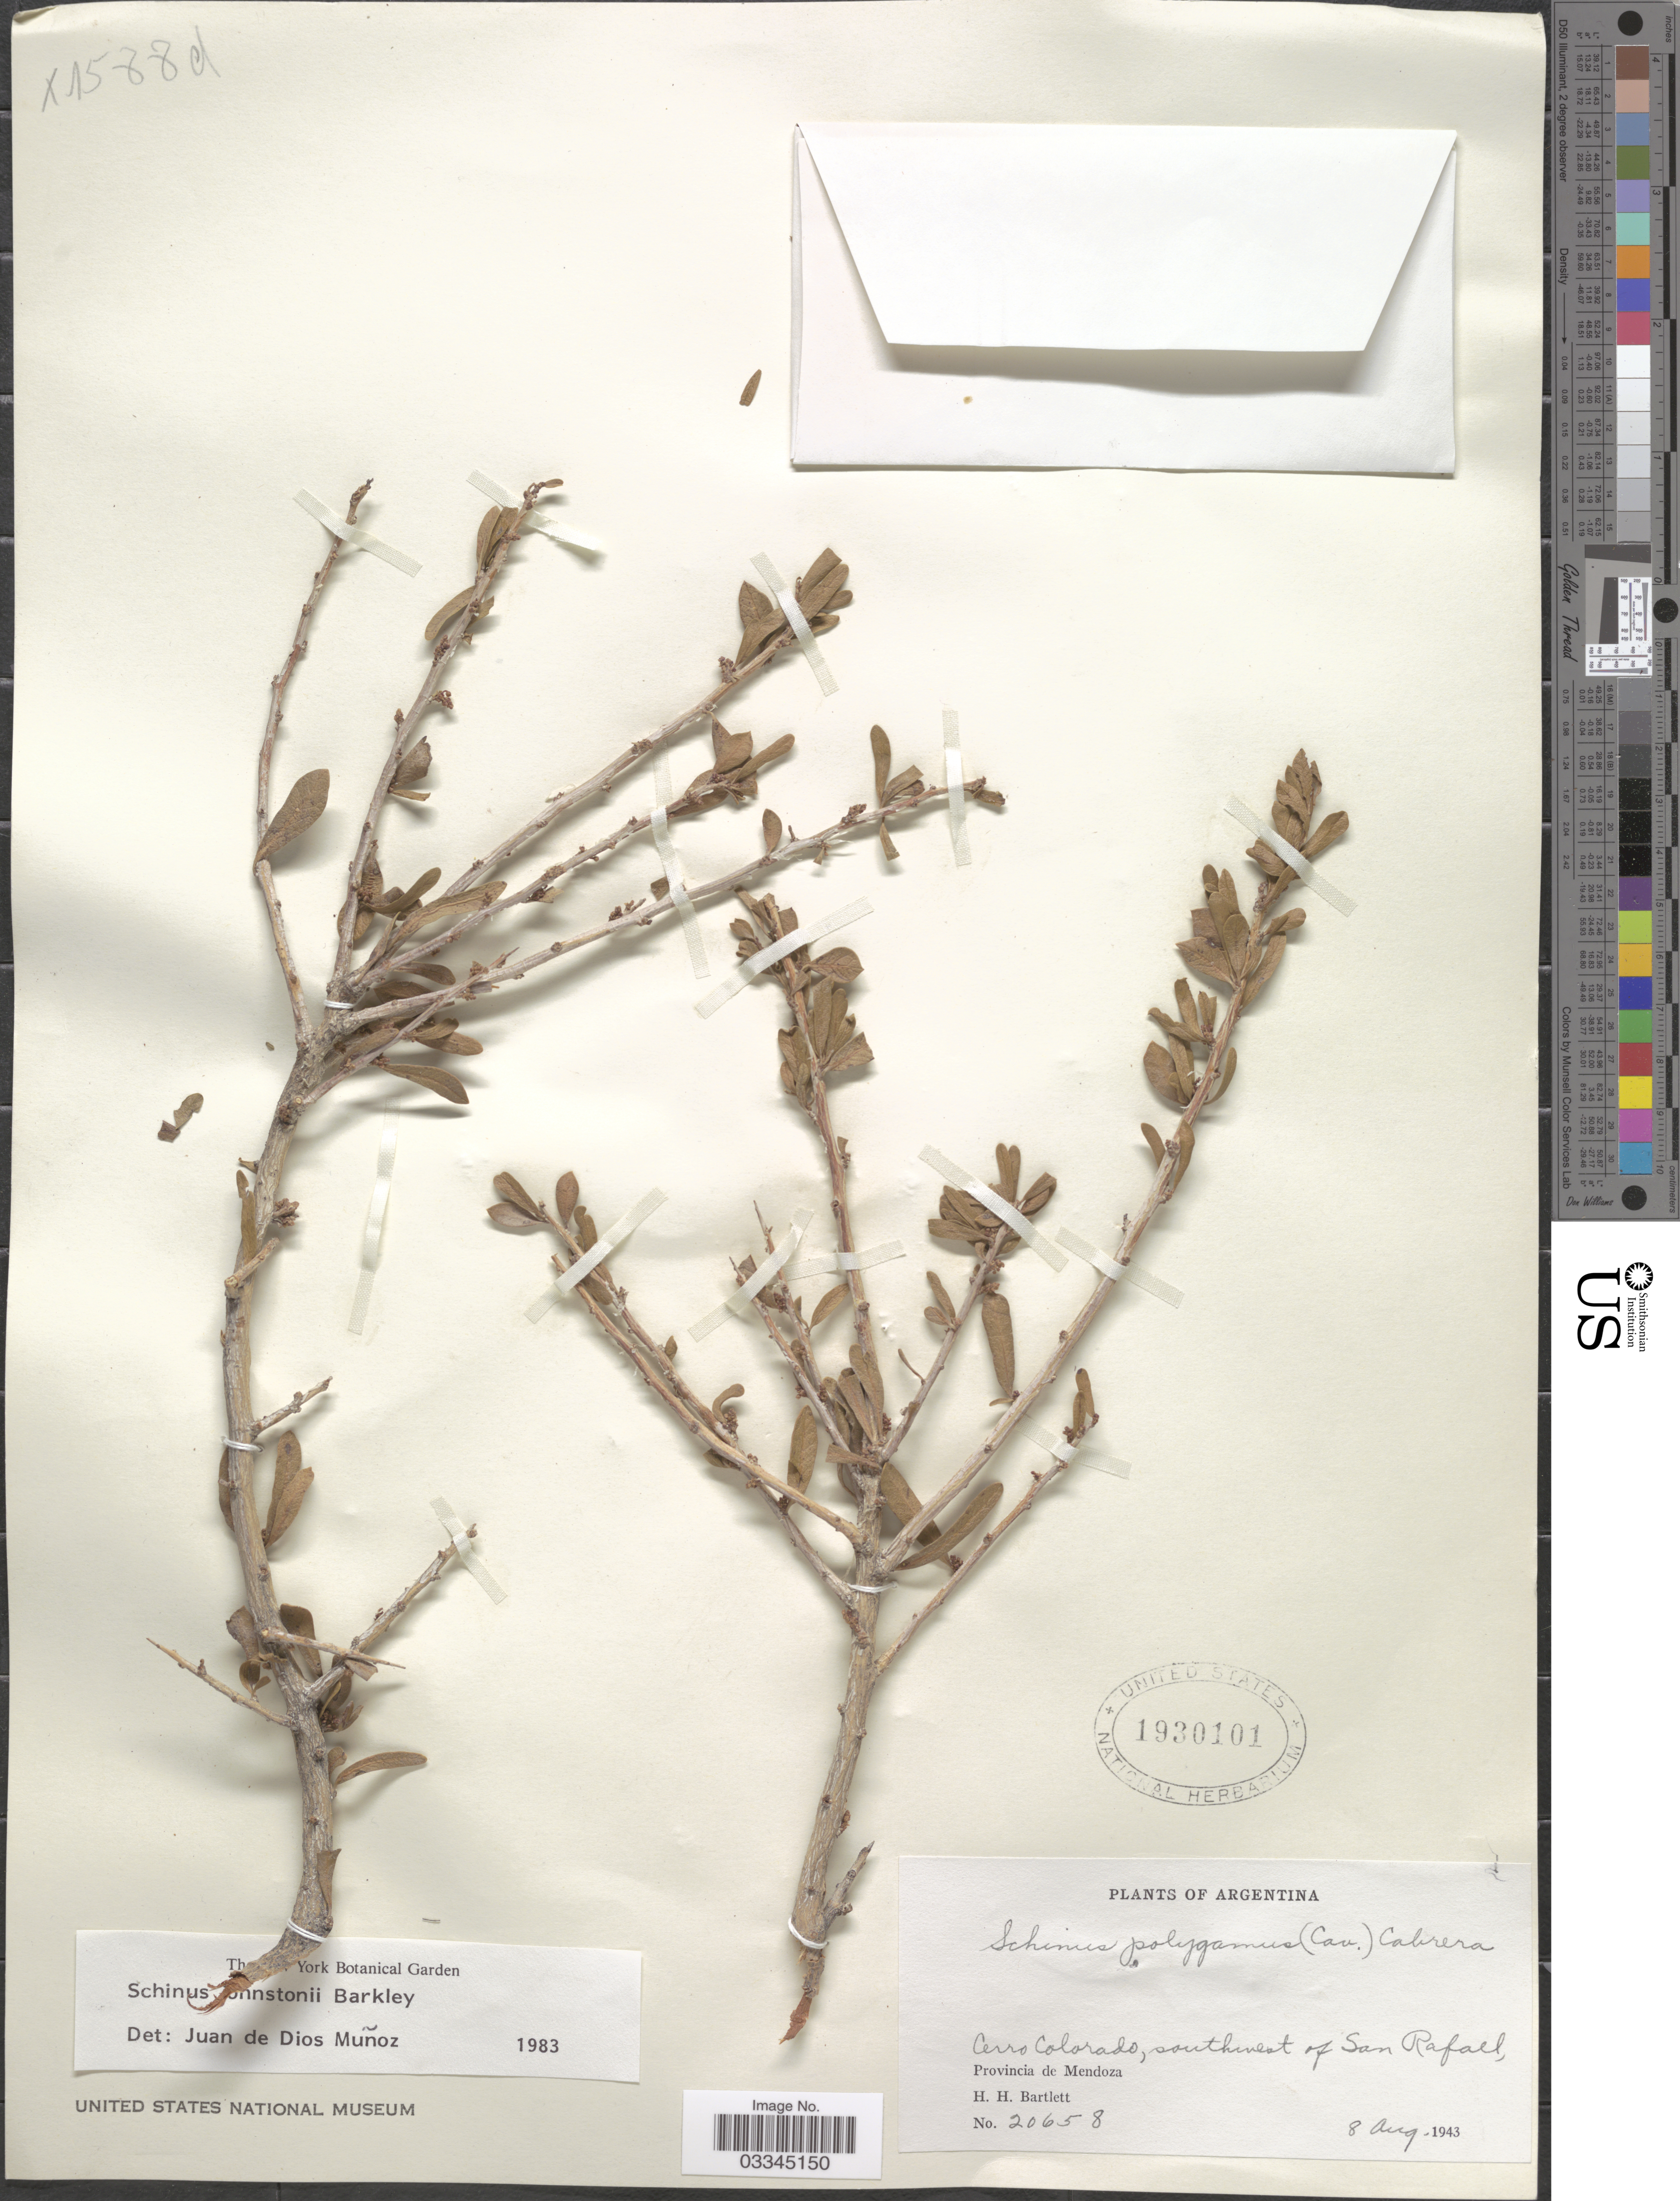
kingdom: Plantae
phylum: Tracheophyta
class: Magnoliopsida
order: Sapindales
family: Anacardiaceae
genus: Schinus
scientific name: Schinus johnstonii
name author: F.A. Barkley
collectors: H. H. Bartlett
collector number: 20658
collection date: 1943-08-08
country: Argentina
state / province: Mendoza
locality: Cerro Colorado, southwest of San Rafael.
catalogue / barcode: US 1930101